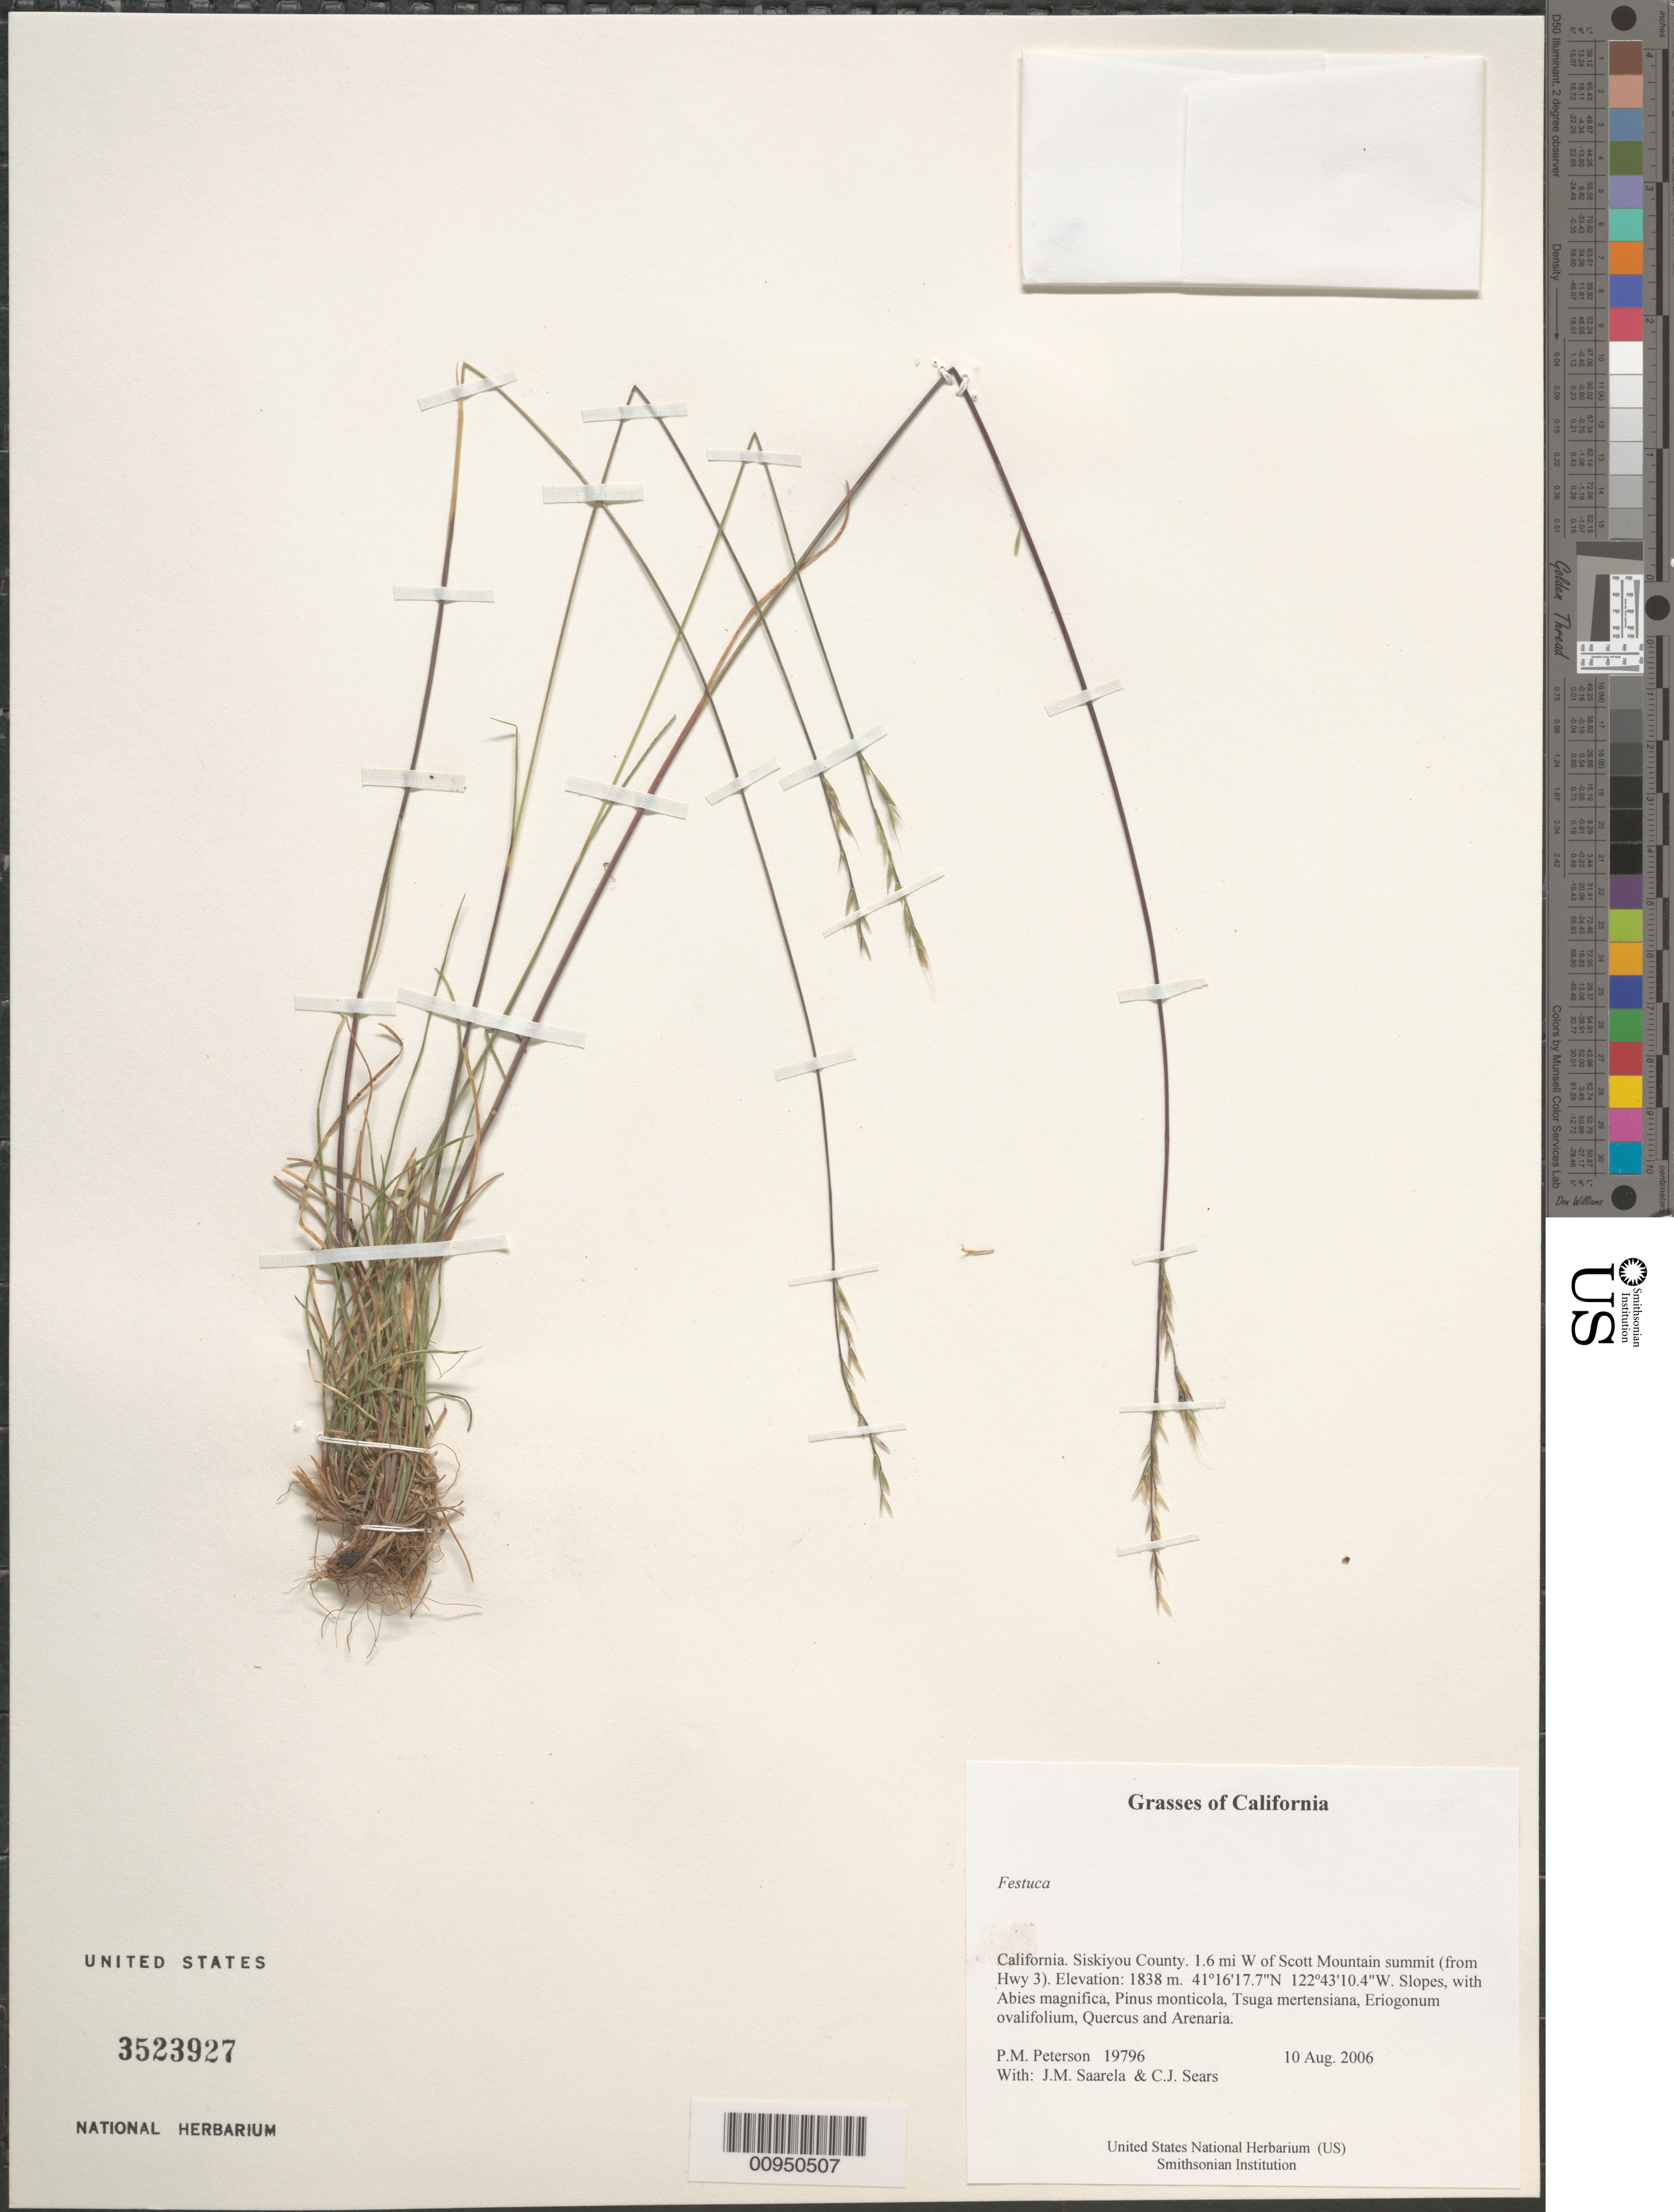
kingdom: Plantae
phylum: Tracheophyta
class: Liliopsida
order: Poales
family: Poaceae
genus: Festuca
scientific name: Festuca sp.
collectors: P. M. Peterson, J. Saarela & C. Sears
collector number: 19796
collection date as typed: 10 Aug 2006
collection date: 2006-08-10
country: United States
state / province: California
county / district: Siskiyou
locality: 1.6 mi W of Scott Mountain summit (from Hwy 3).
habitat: Slopes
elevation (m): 1838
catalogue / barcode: US 3523927